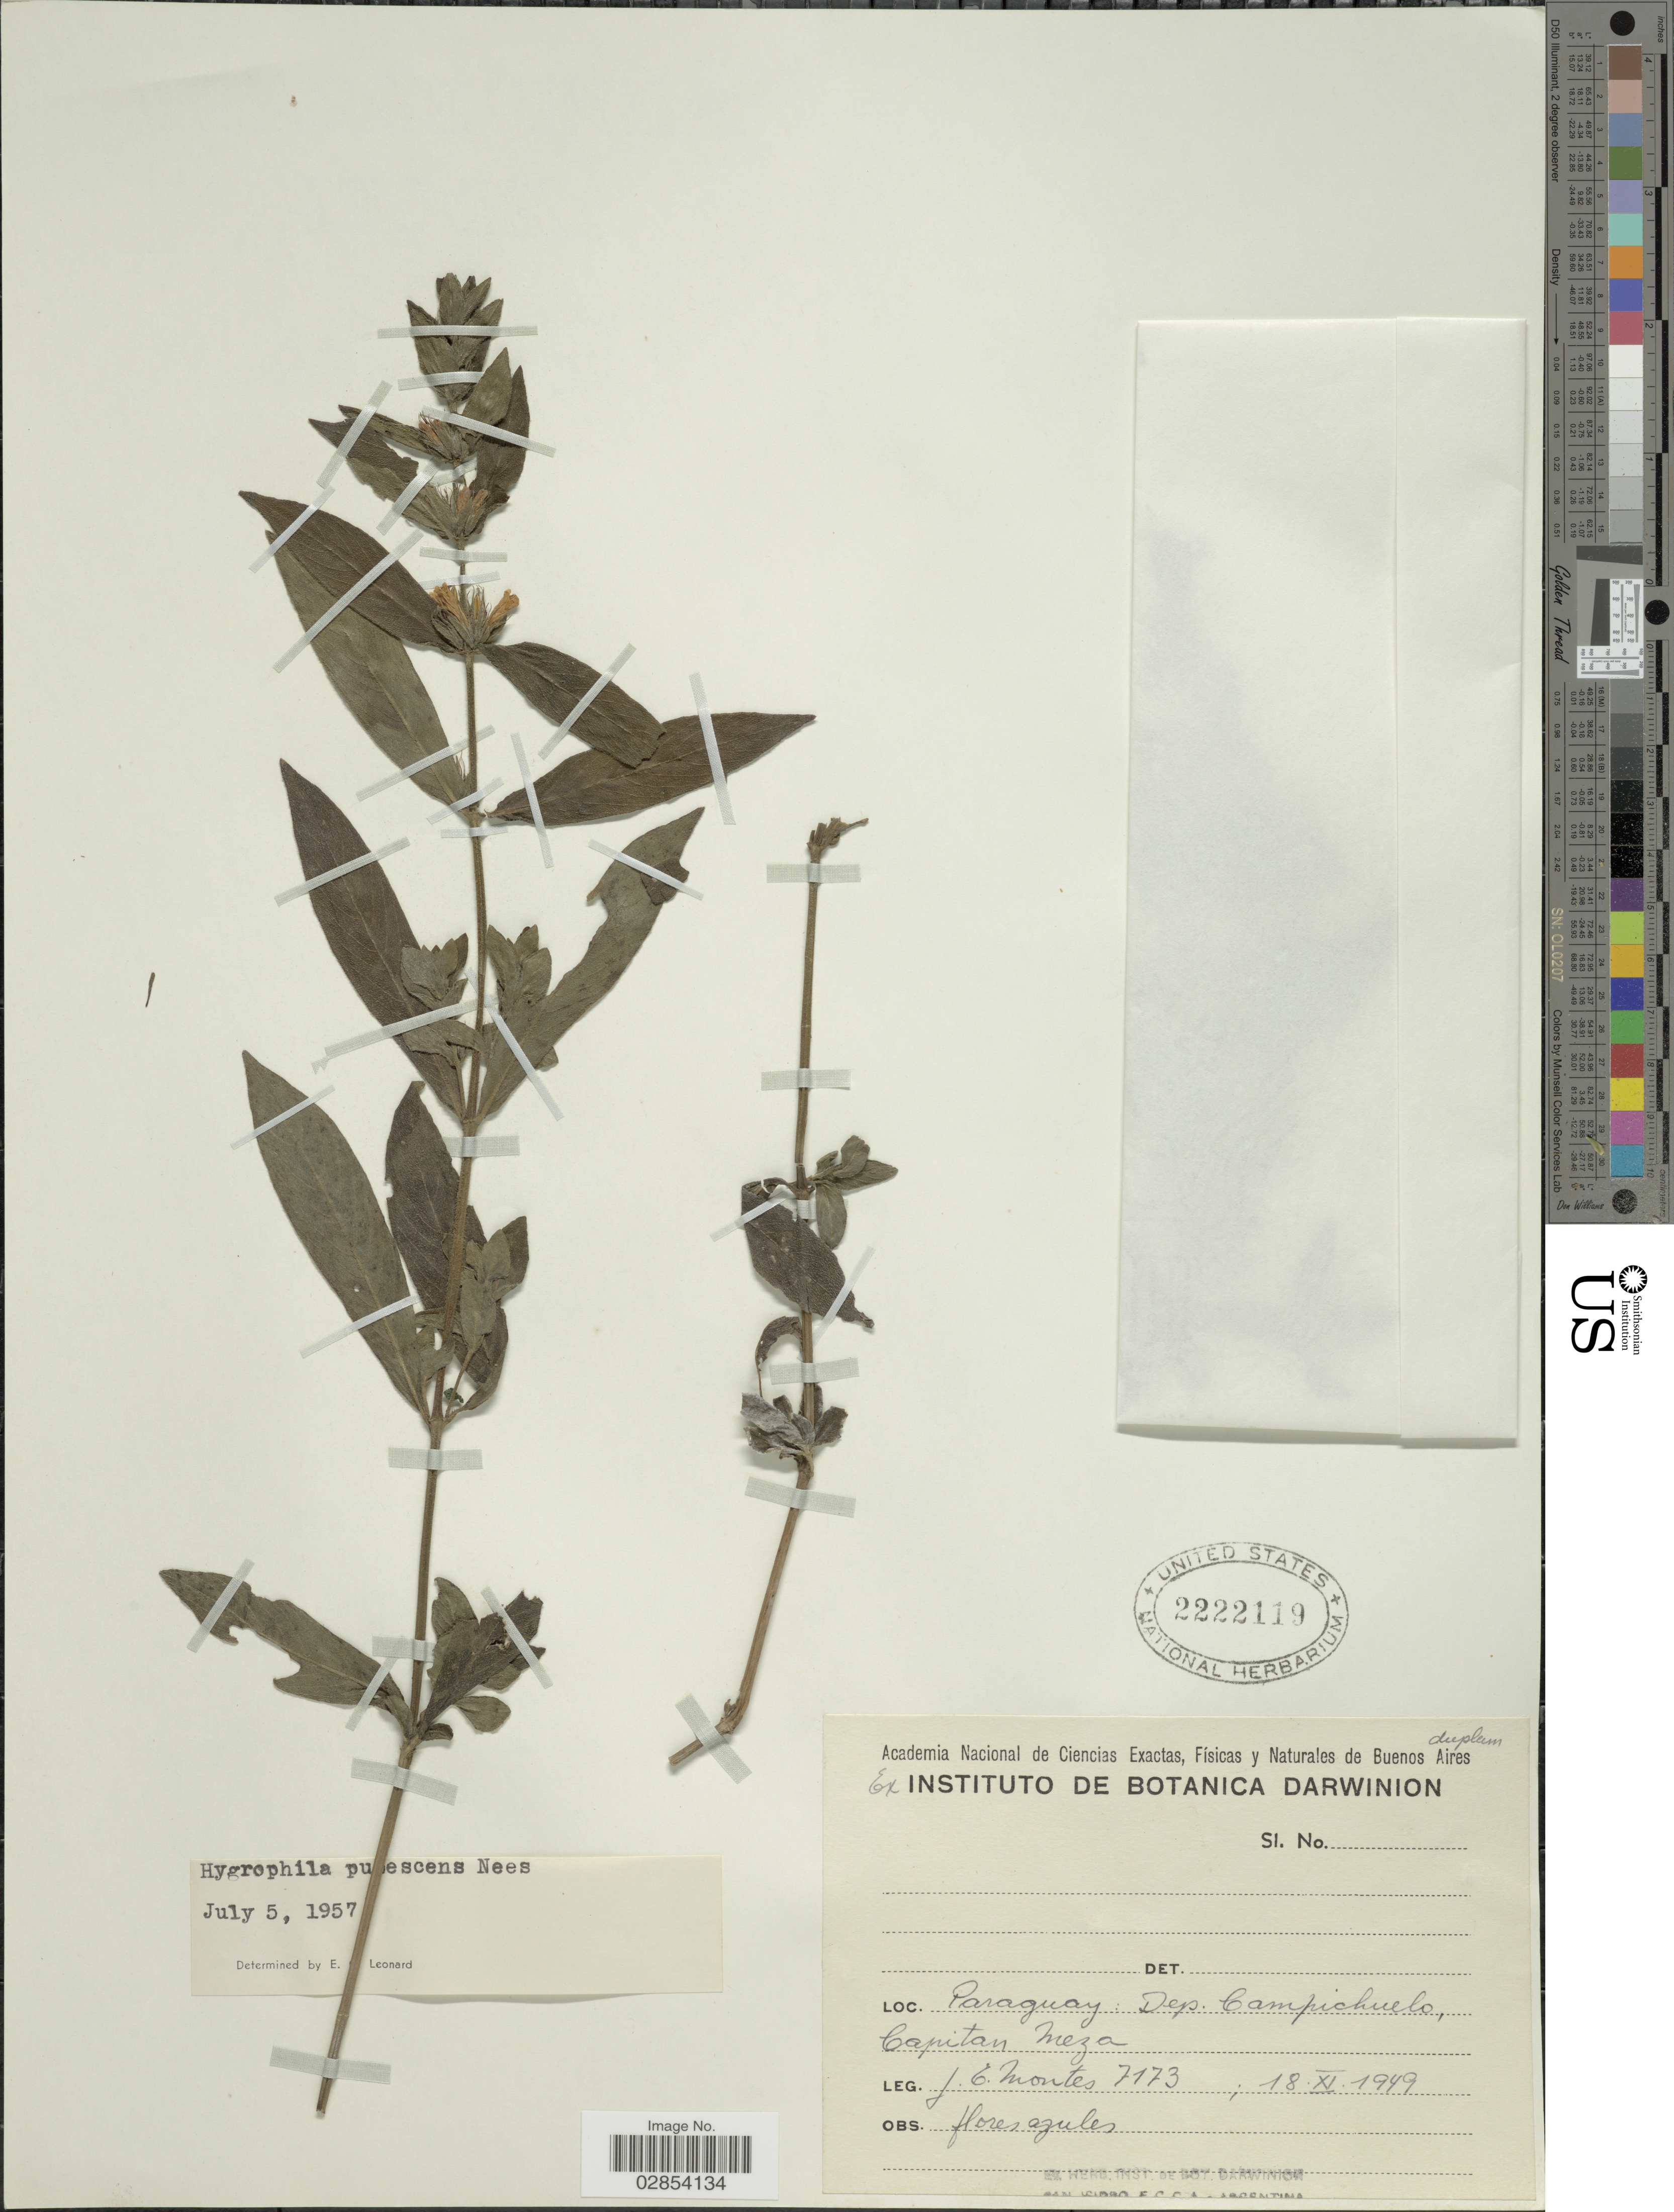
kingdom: Plantae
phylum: Tracheophyta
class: Magnoliopsida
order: Lamiales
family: Acanthaceae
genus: Hygrophila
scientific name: Hygrophila pubescens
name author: Nees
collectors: J. E. Montes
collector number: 7173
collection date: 1949-11-18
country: Paraguay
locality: Dep. Campichuelo, Capitan Meza.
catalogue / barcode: US 2222119